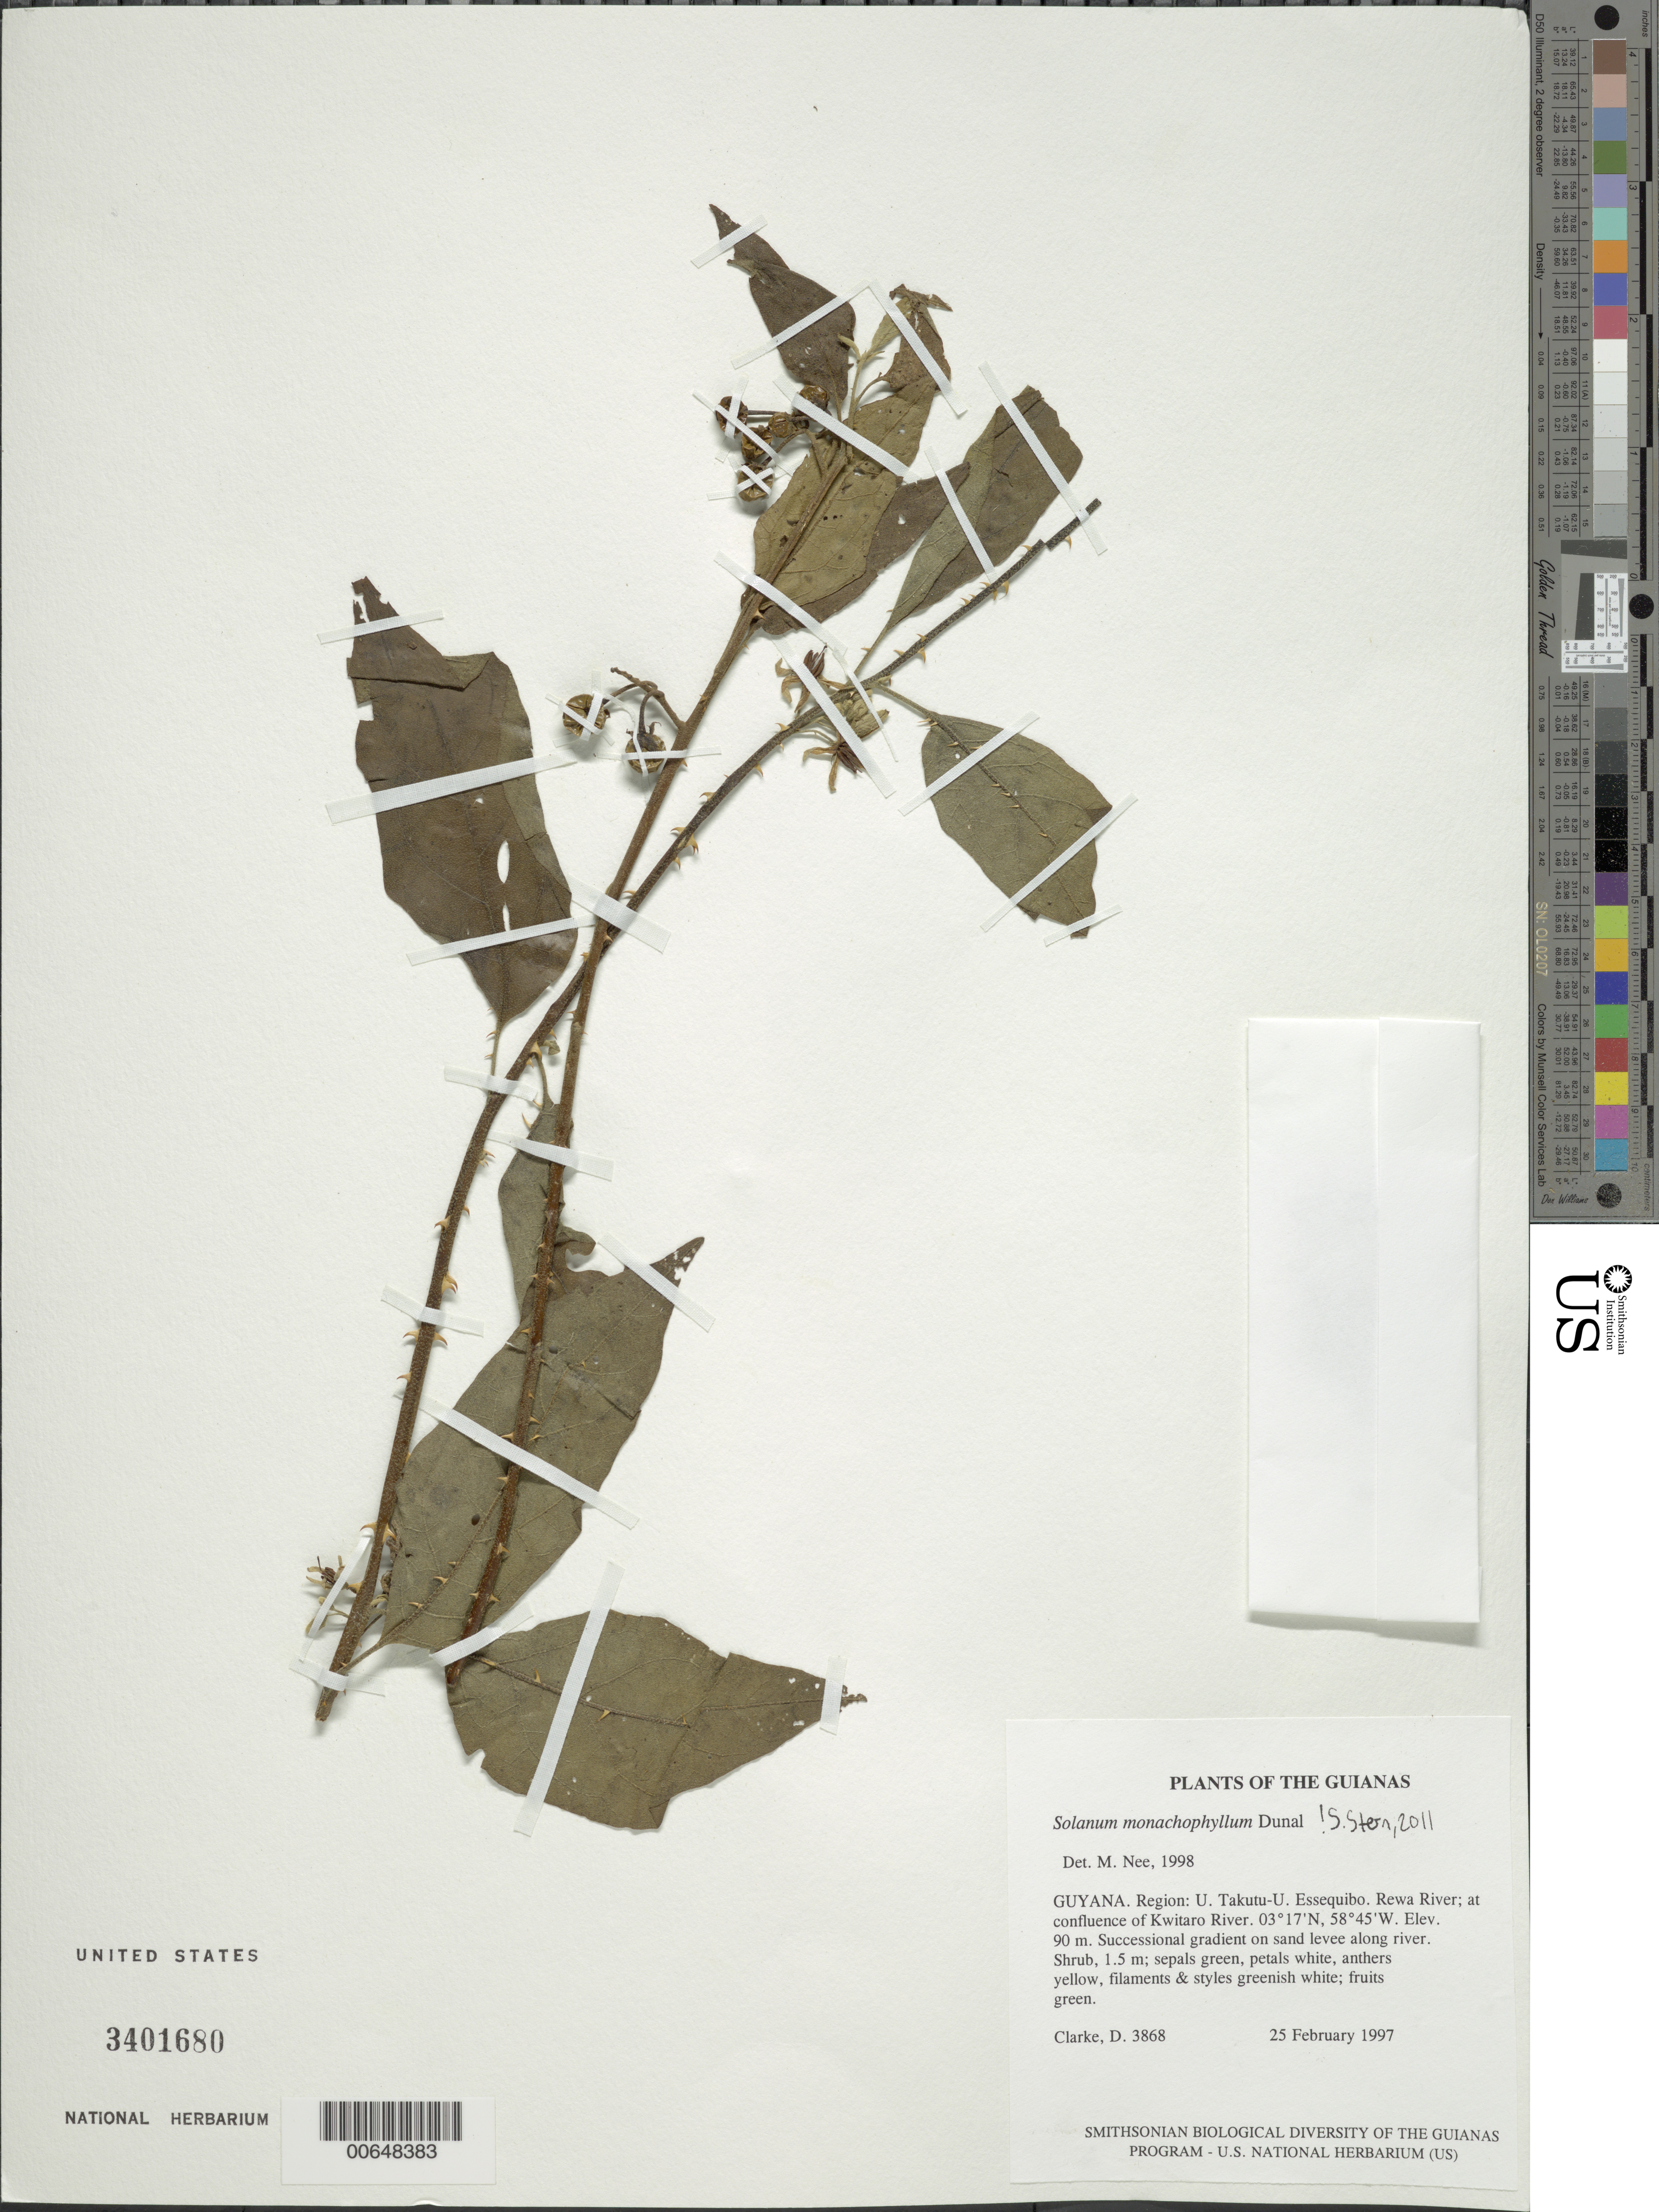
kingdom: Plantae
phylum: Tracheophyta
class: Magnoliopsida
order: Solanales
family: Solanaceae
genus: Solanum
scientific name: Solanum monachophyllum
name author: Dunal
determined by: Nee, Michael H.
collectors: H. D. Clarke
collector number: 3868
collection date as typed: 2 Feb 1997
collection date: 1997-02-02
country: Guyana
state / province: U. Takutu-U. Essequibo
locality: Rewa River; at confluence of Kwitaro River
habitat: Successional gradient on sand levee along river.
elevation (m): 90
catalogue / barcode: US 3401680